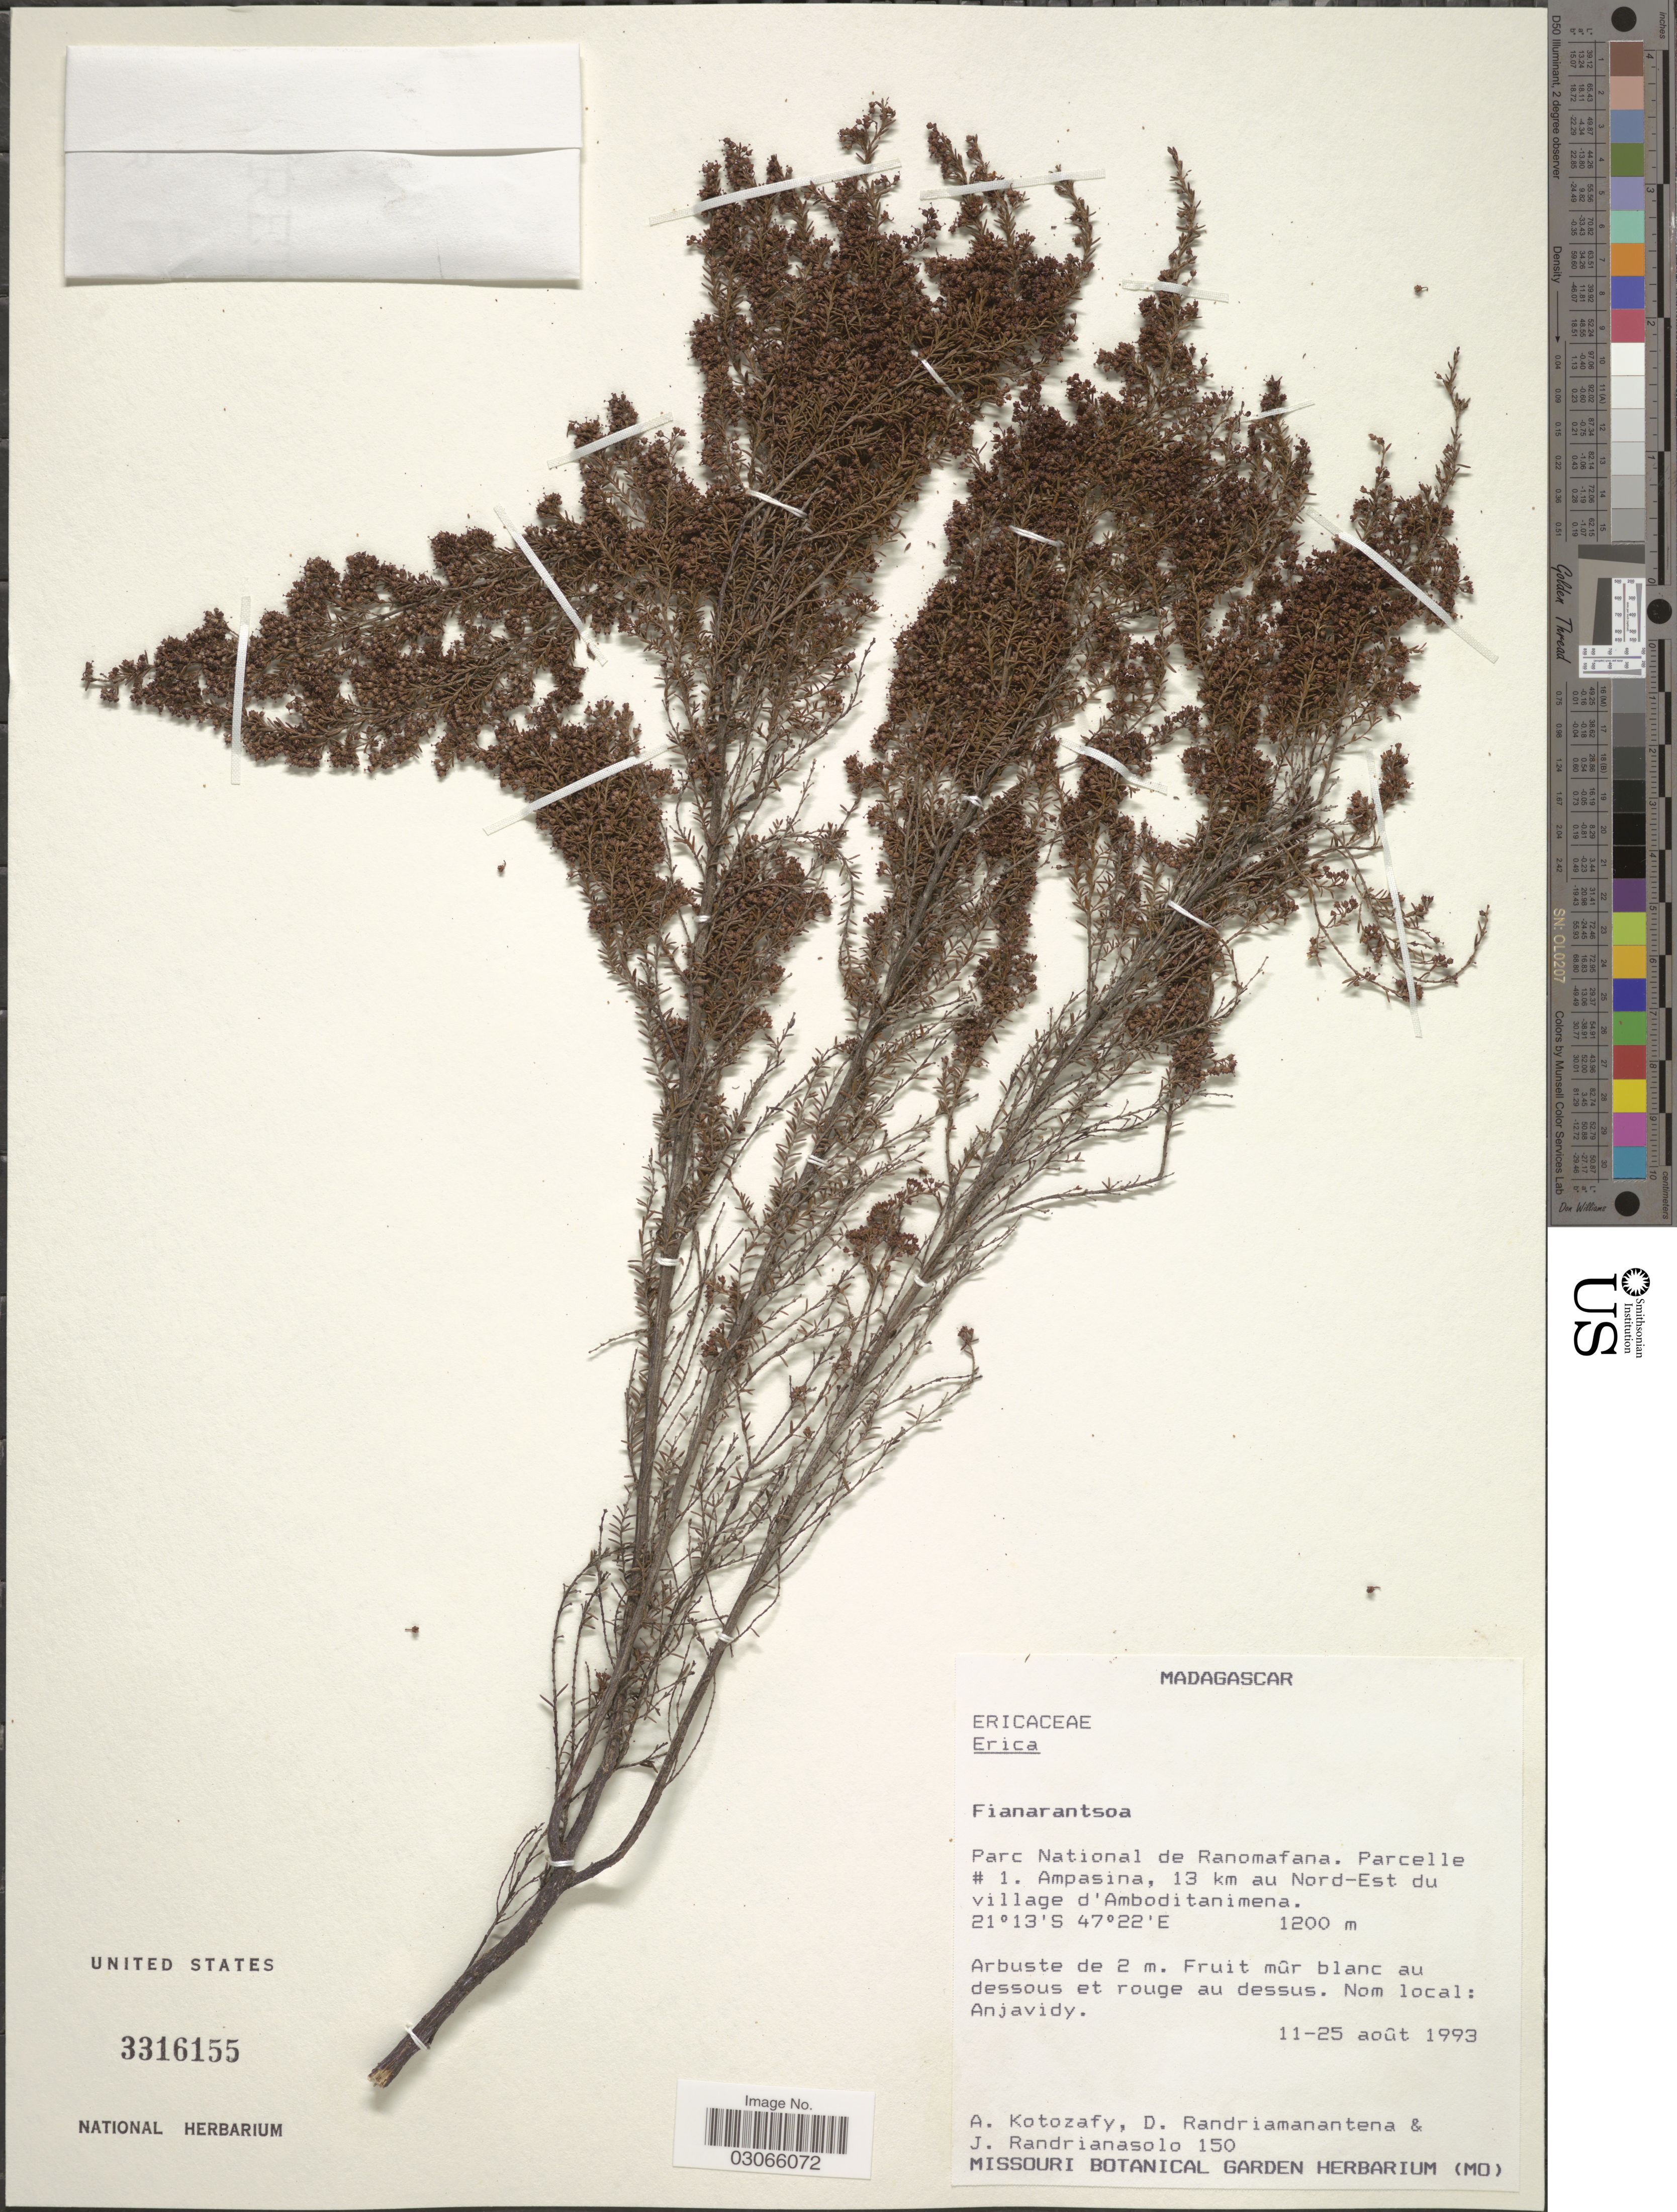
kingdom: Plantae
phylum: Tracheophyta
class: Magnoliopsida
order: Ericales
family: Ericaceae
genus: Erica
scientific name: Erica sp.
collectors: A. Kotozafy, D. Randriamanantena & J. Randrianasolo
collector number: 150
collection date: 1993-08-11/1993-08-25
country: Madagascar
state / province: Haute Matsiatra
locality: Parc National de Ranomafana. Parcelle #1. Ampasina, 13 km au Nord-Est du village d'Amboditanimena.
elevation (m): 1200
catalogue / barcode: US 3316155